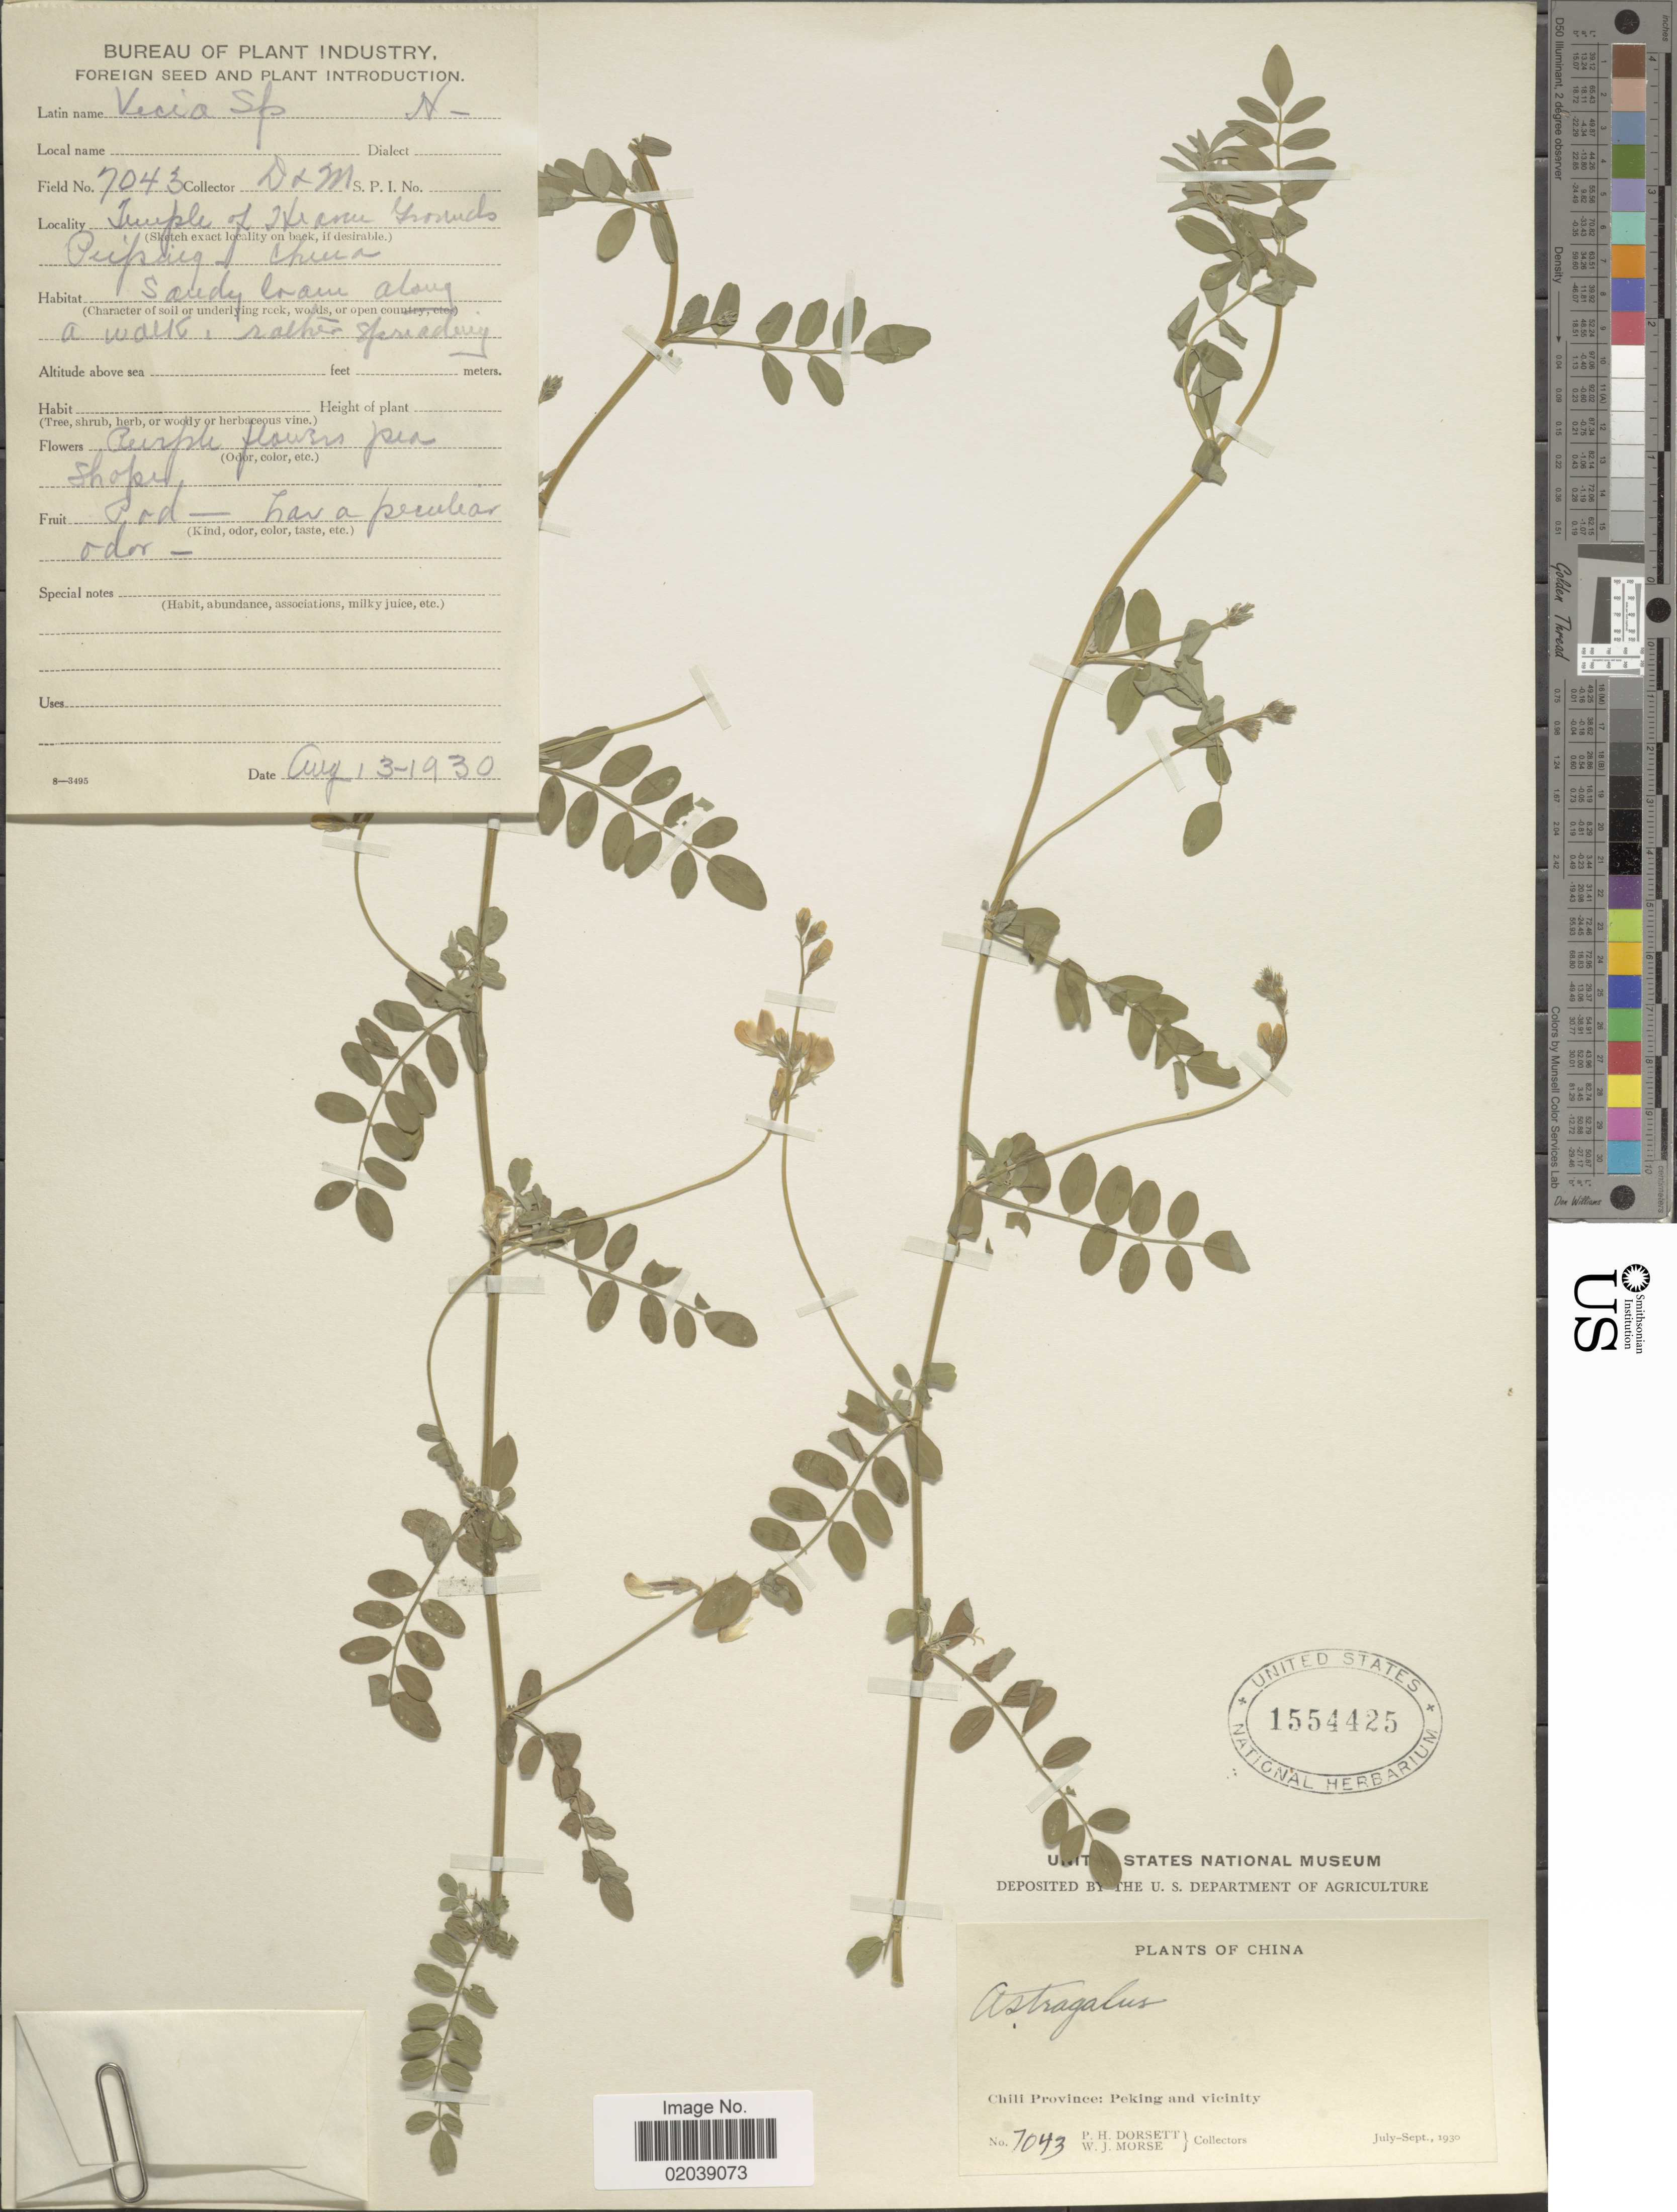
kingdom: Plantae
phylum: Tracheophyta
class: Magnoliopsida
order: Fabales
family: Fabaceae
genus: Astragalus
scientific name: Astragalus sp.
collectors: P. H. Dorsett & W. J. Morse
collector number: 7043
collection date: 1930-08-13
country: China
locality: Chili Province, Peking and vicinity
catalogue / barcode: US 1554425